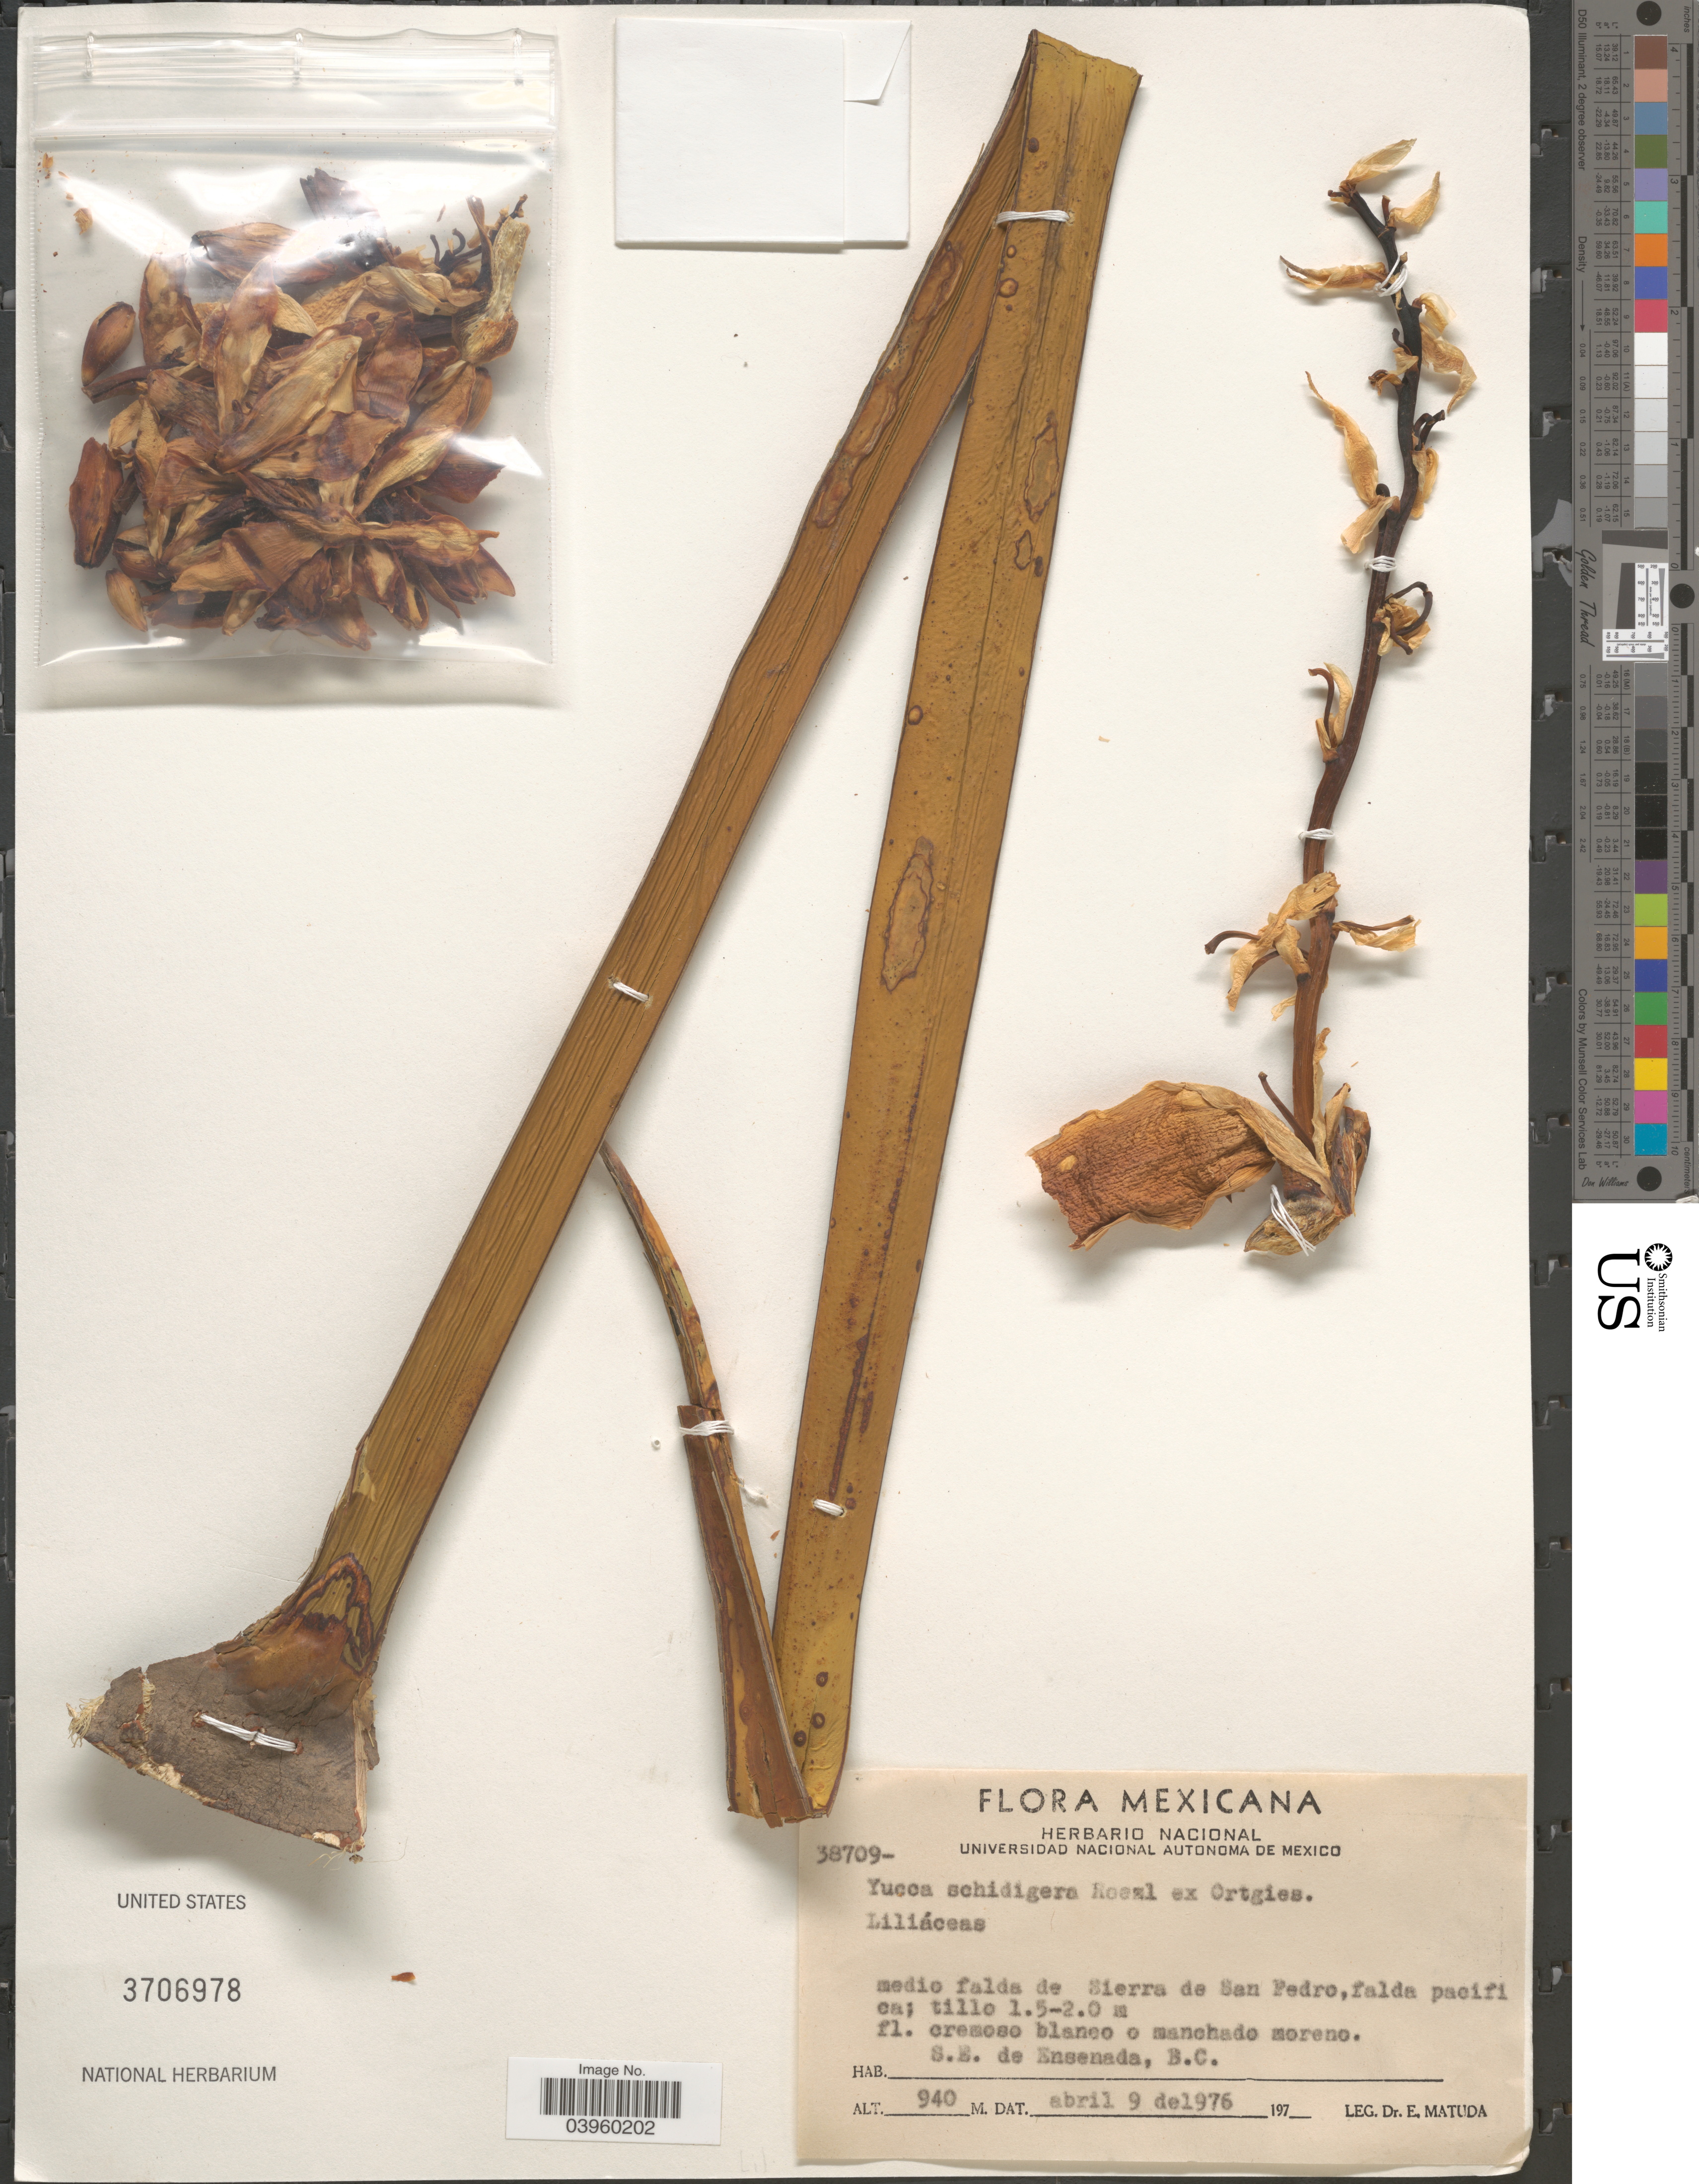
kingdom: Plantae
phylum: Tracheophyta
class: Liliopsida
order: Asparagales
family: Asparagaceae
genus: Yucca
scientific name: Yucca schidigera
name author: Roezl ex Ortgies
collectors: E. Matuda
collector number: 38709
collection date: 1976-04-09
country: Mexico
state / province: Baja California Norte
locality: Medio falda de Sierra de San Pedro, falda pacifica. S.E. de Ensenada.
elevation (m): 940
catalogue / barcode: US 3706978